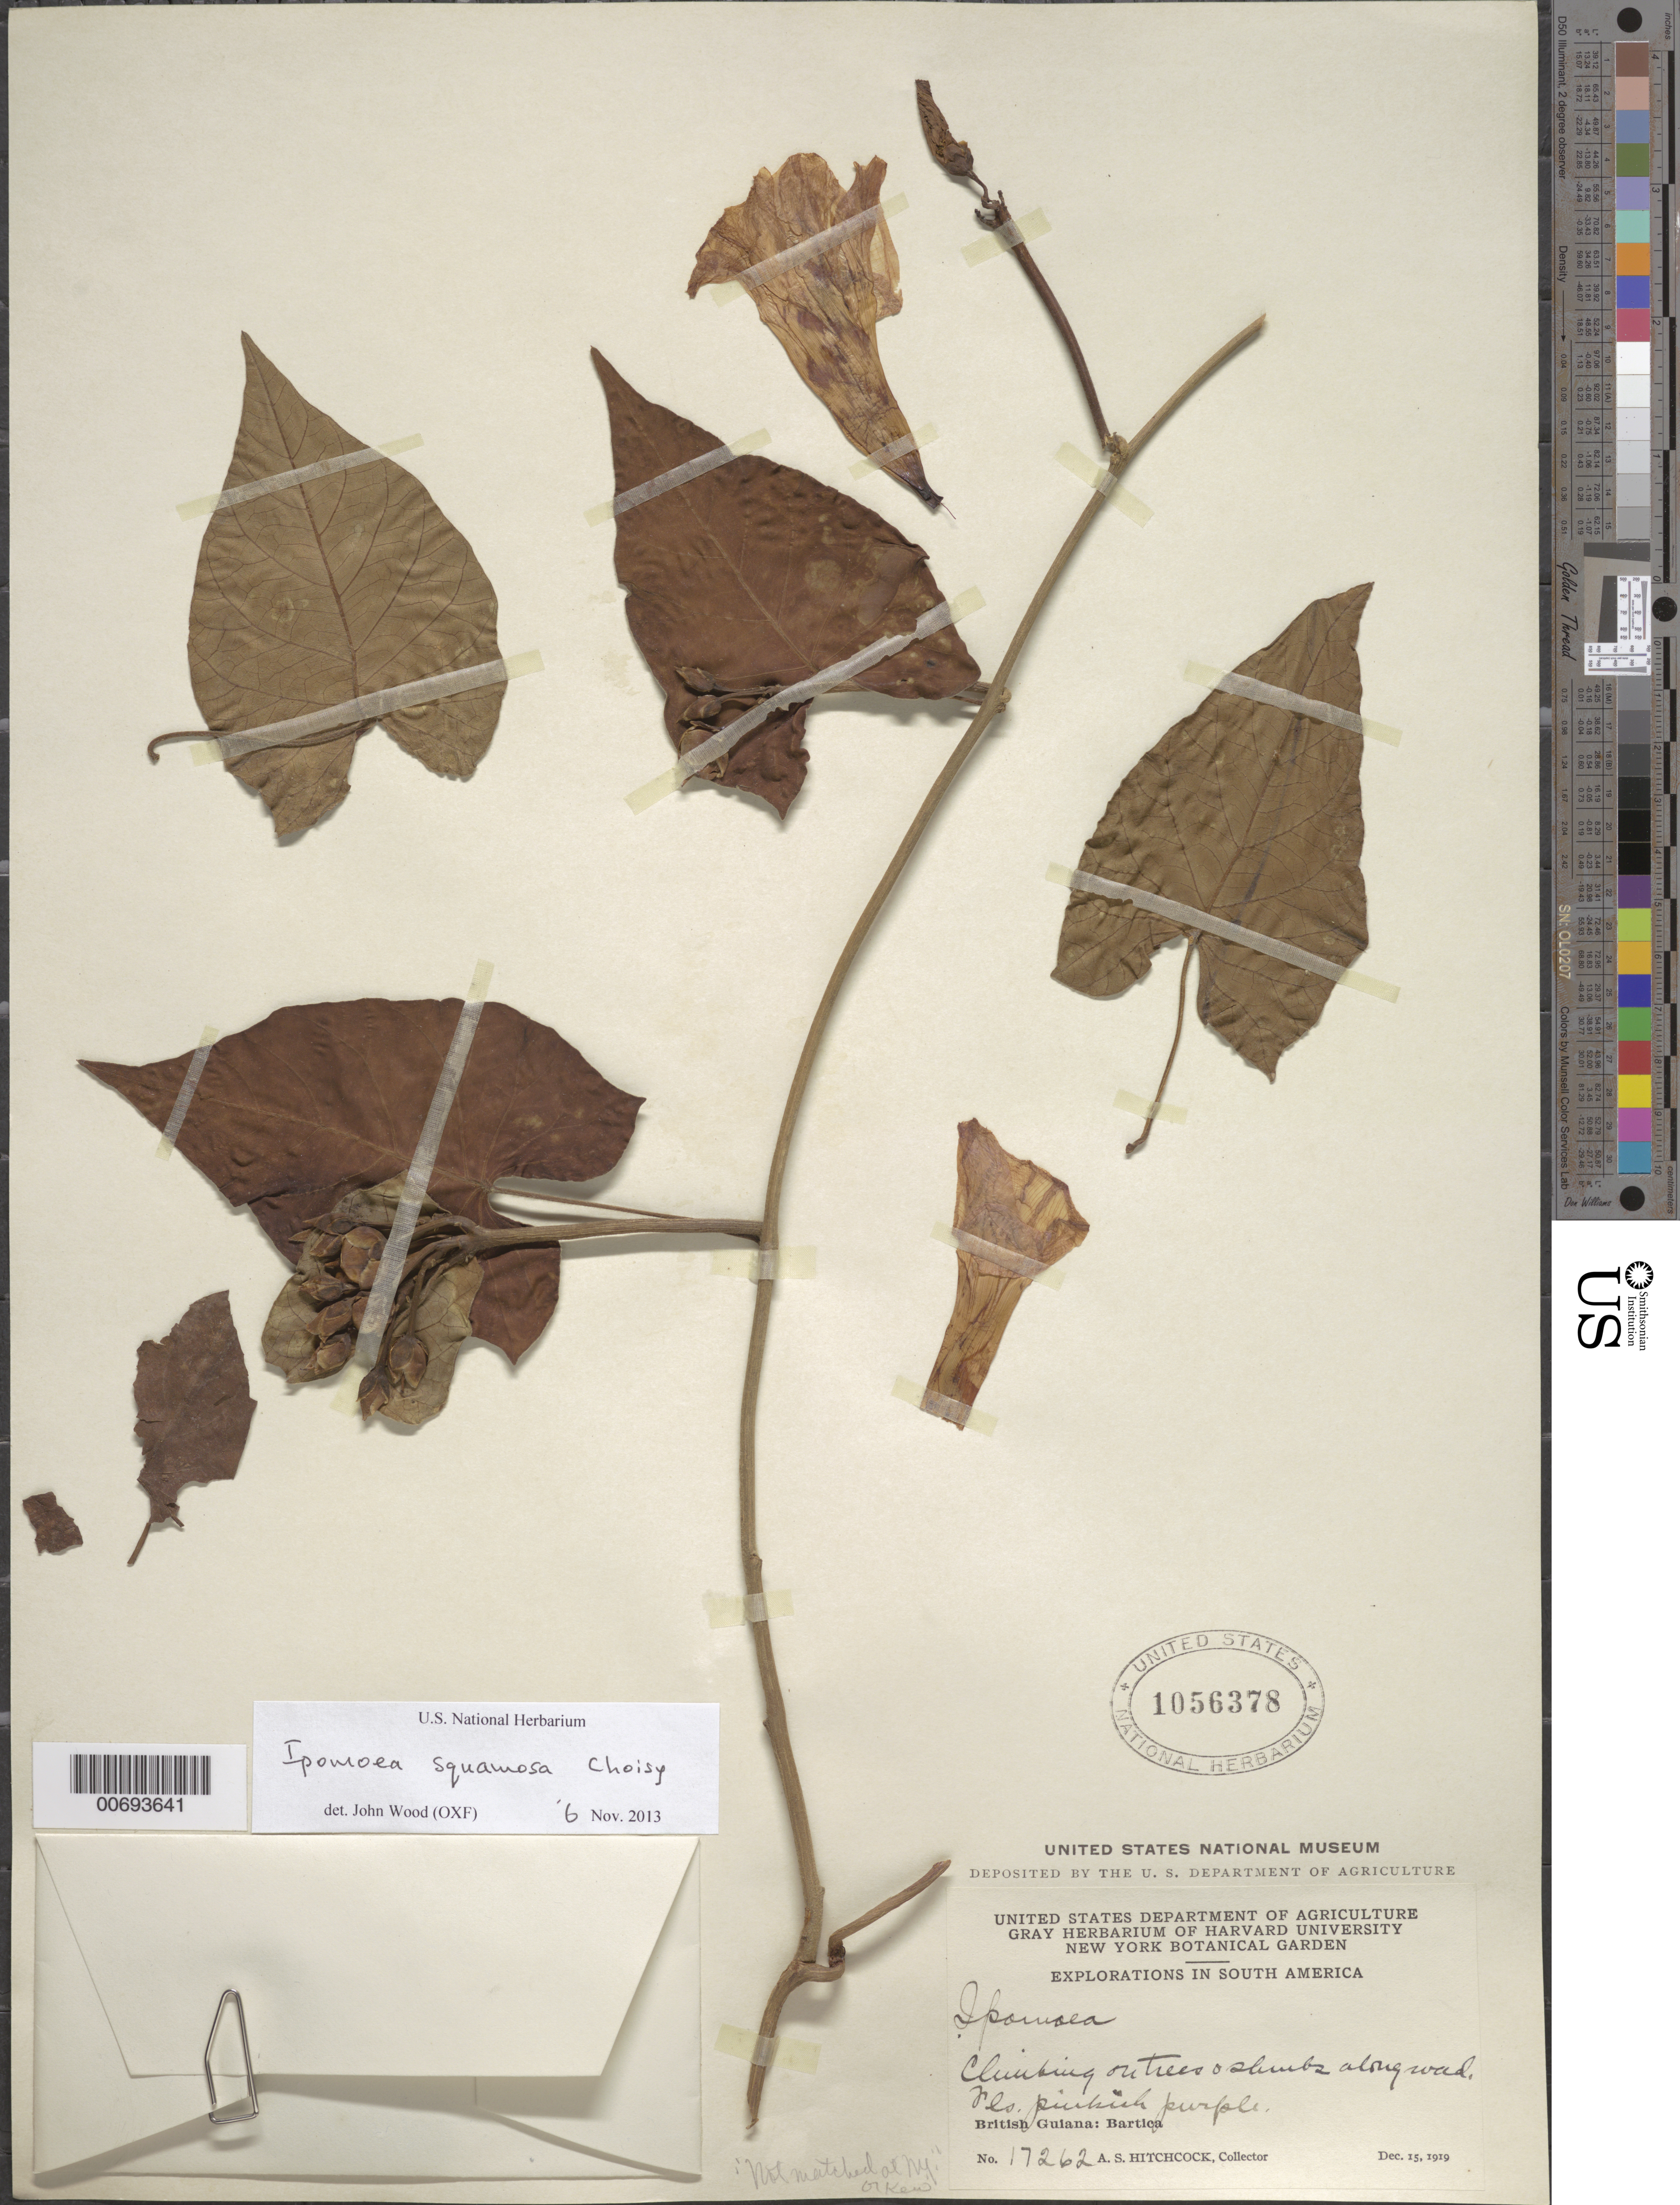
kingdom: Plantae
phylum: Tracheophyta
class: Magnoliopsida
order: Solanales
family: Convolvulaceae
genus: Ipomoea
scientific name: Ipomoea squamosa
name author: Choisy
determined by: Wood, John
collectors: A. S. Hitchcock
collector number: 17262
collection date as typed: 15-Dec-19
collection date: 1919-12-15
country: Guyana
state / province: Cuyuni-Mazaruni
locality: Bartica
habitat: Climbing on trees and shrubs along road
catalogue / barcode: US 1056378